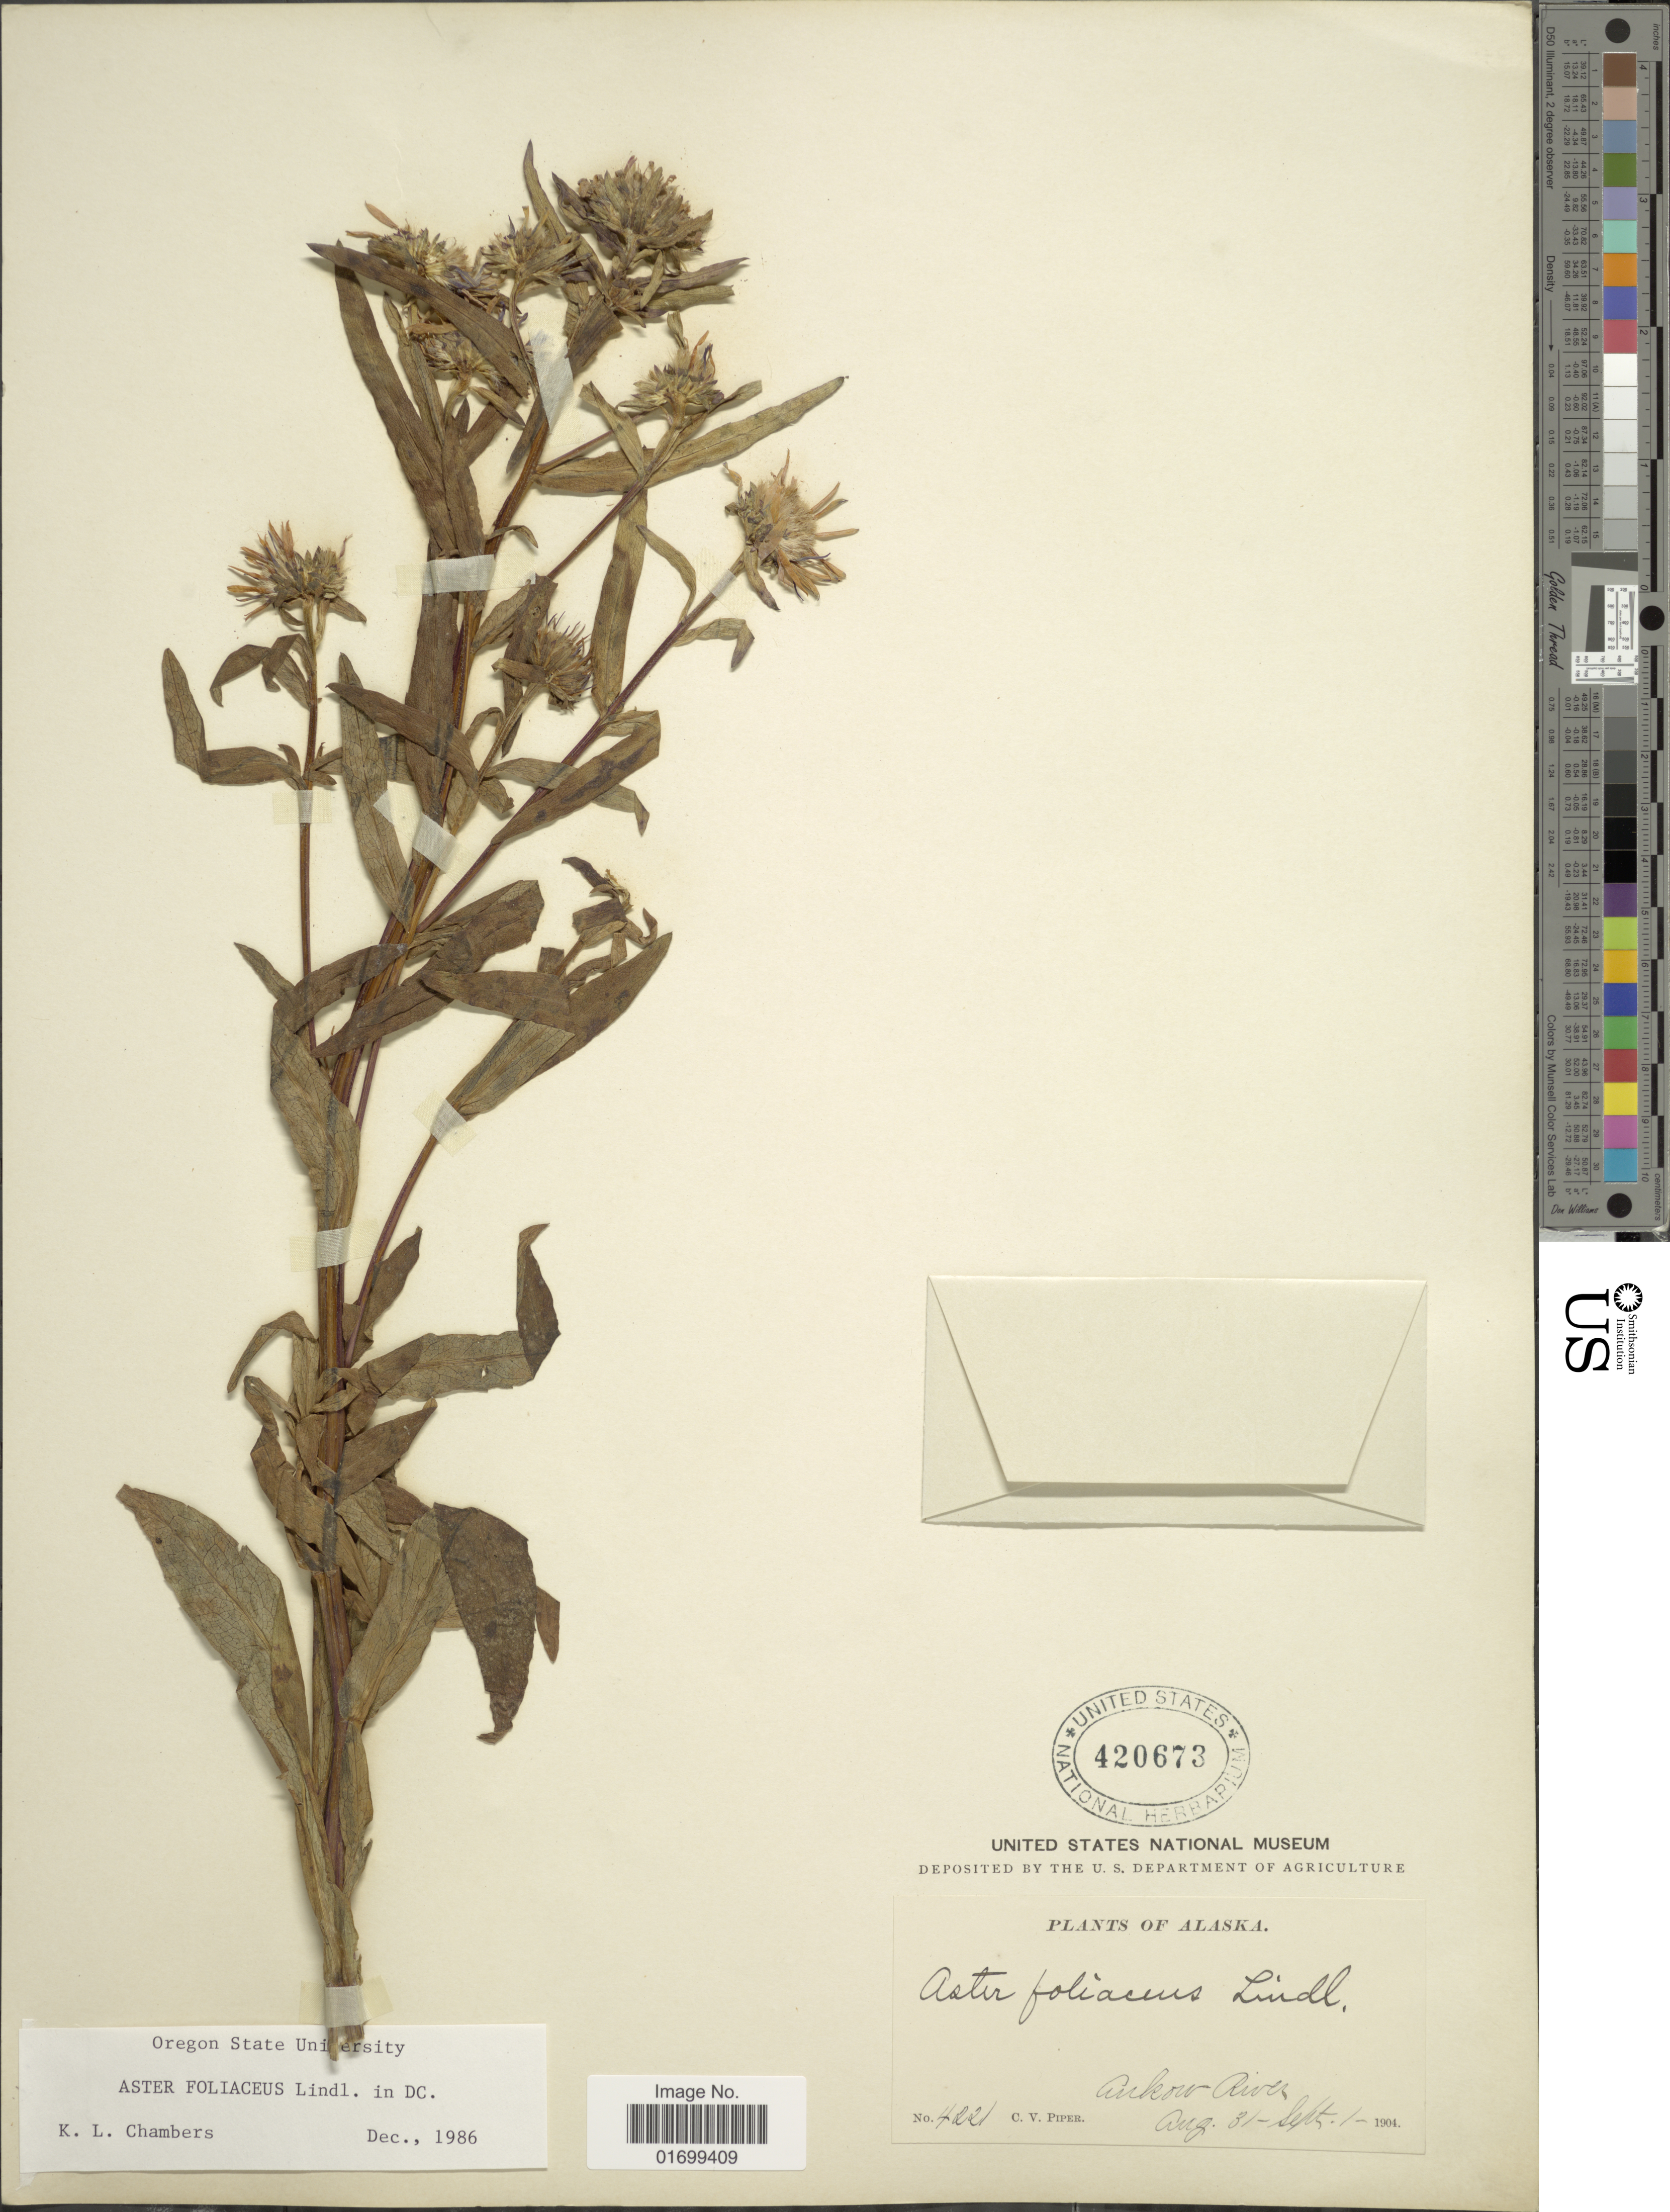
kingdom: Plantae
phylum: Tracheophyta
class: Magnoliopsida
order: Asterales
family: Asteraceae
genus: Symphyotrichum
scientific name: Symphyotrichum foliaceum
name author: (Lindl. ex DC.) G.L. Nesom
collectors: C. V. Piper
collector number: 4221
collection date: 1904-08-31/1904-09-01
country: United States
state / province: Alaska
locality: Ankow River.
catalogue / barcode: US 420673